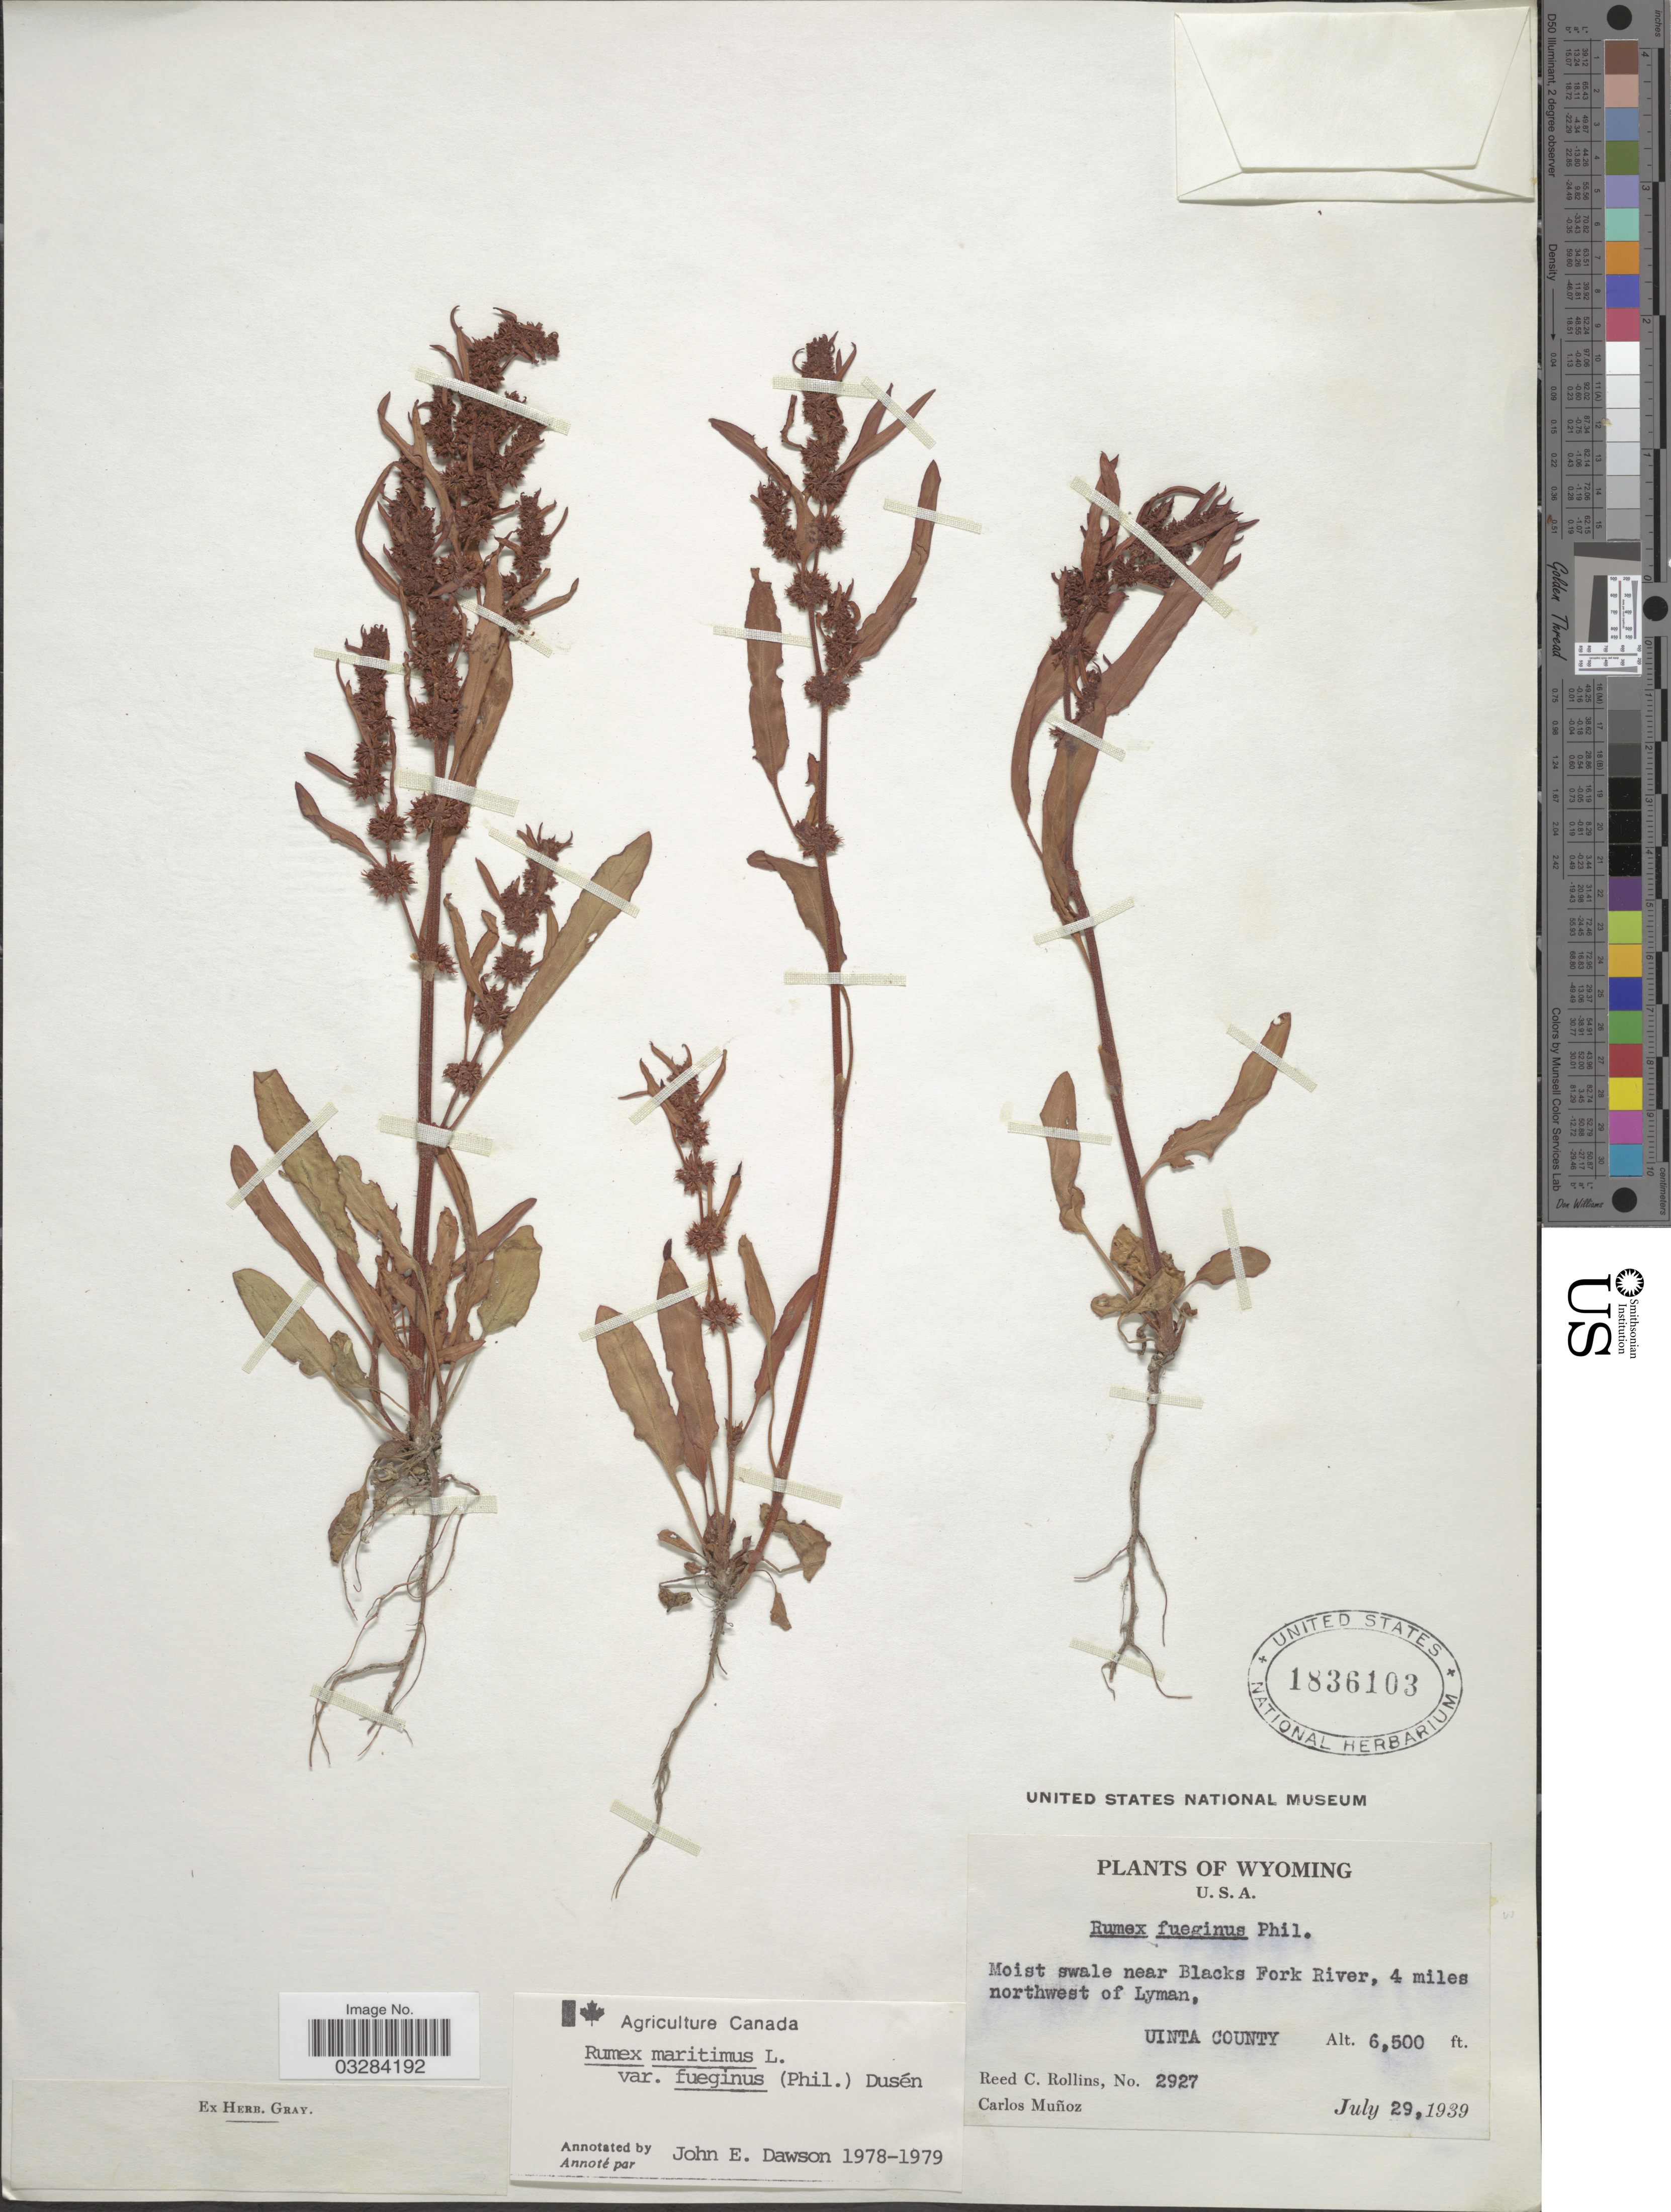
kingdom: Plantae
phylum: Tracheophyta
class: Magnoliopsida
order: Caryophyllales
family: Polygonaceae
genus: Rumex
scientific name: Rumex maritimus var. fueginus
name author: (Phil.) Dusén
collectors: R. C. Rollins & C. Muñoz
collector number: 2927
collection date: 1939-07-29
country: United States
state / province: Wyoming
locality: Near Blacks Fork River, 4 miles northwest of Lyman, Uinta County.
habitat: moist swale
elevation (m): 1981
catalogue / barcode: US 1836103